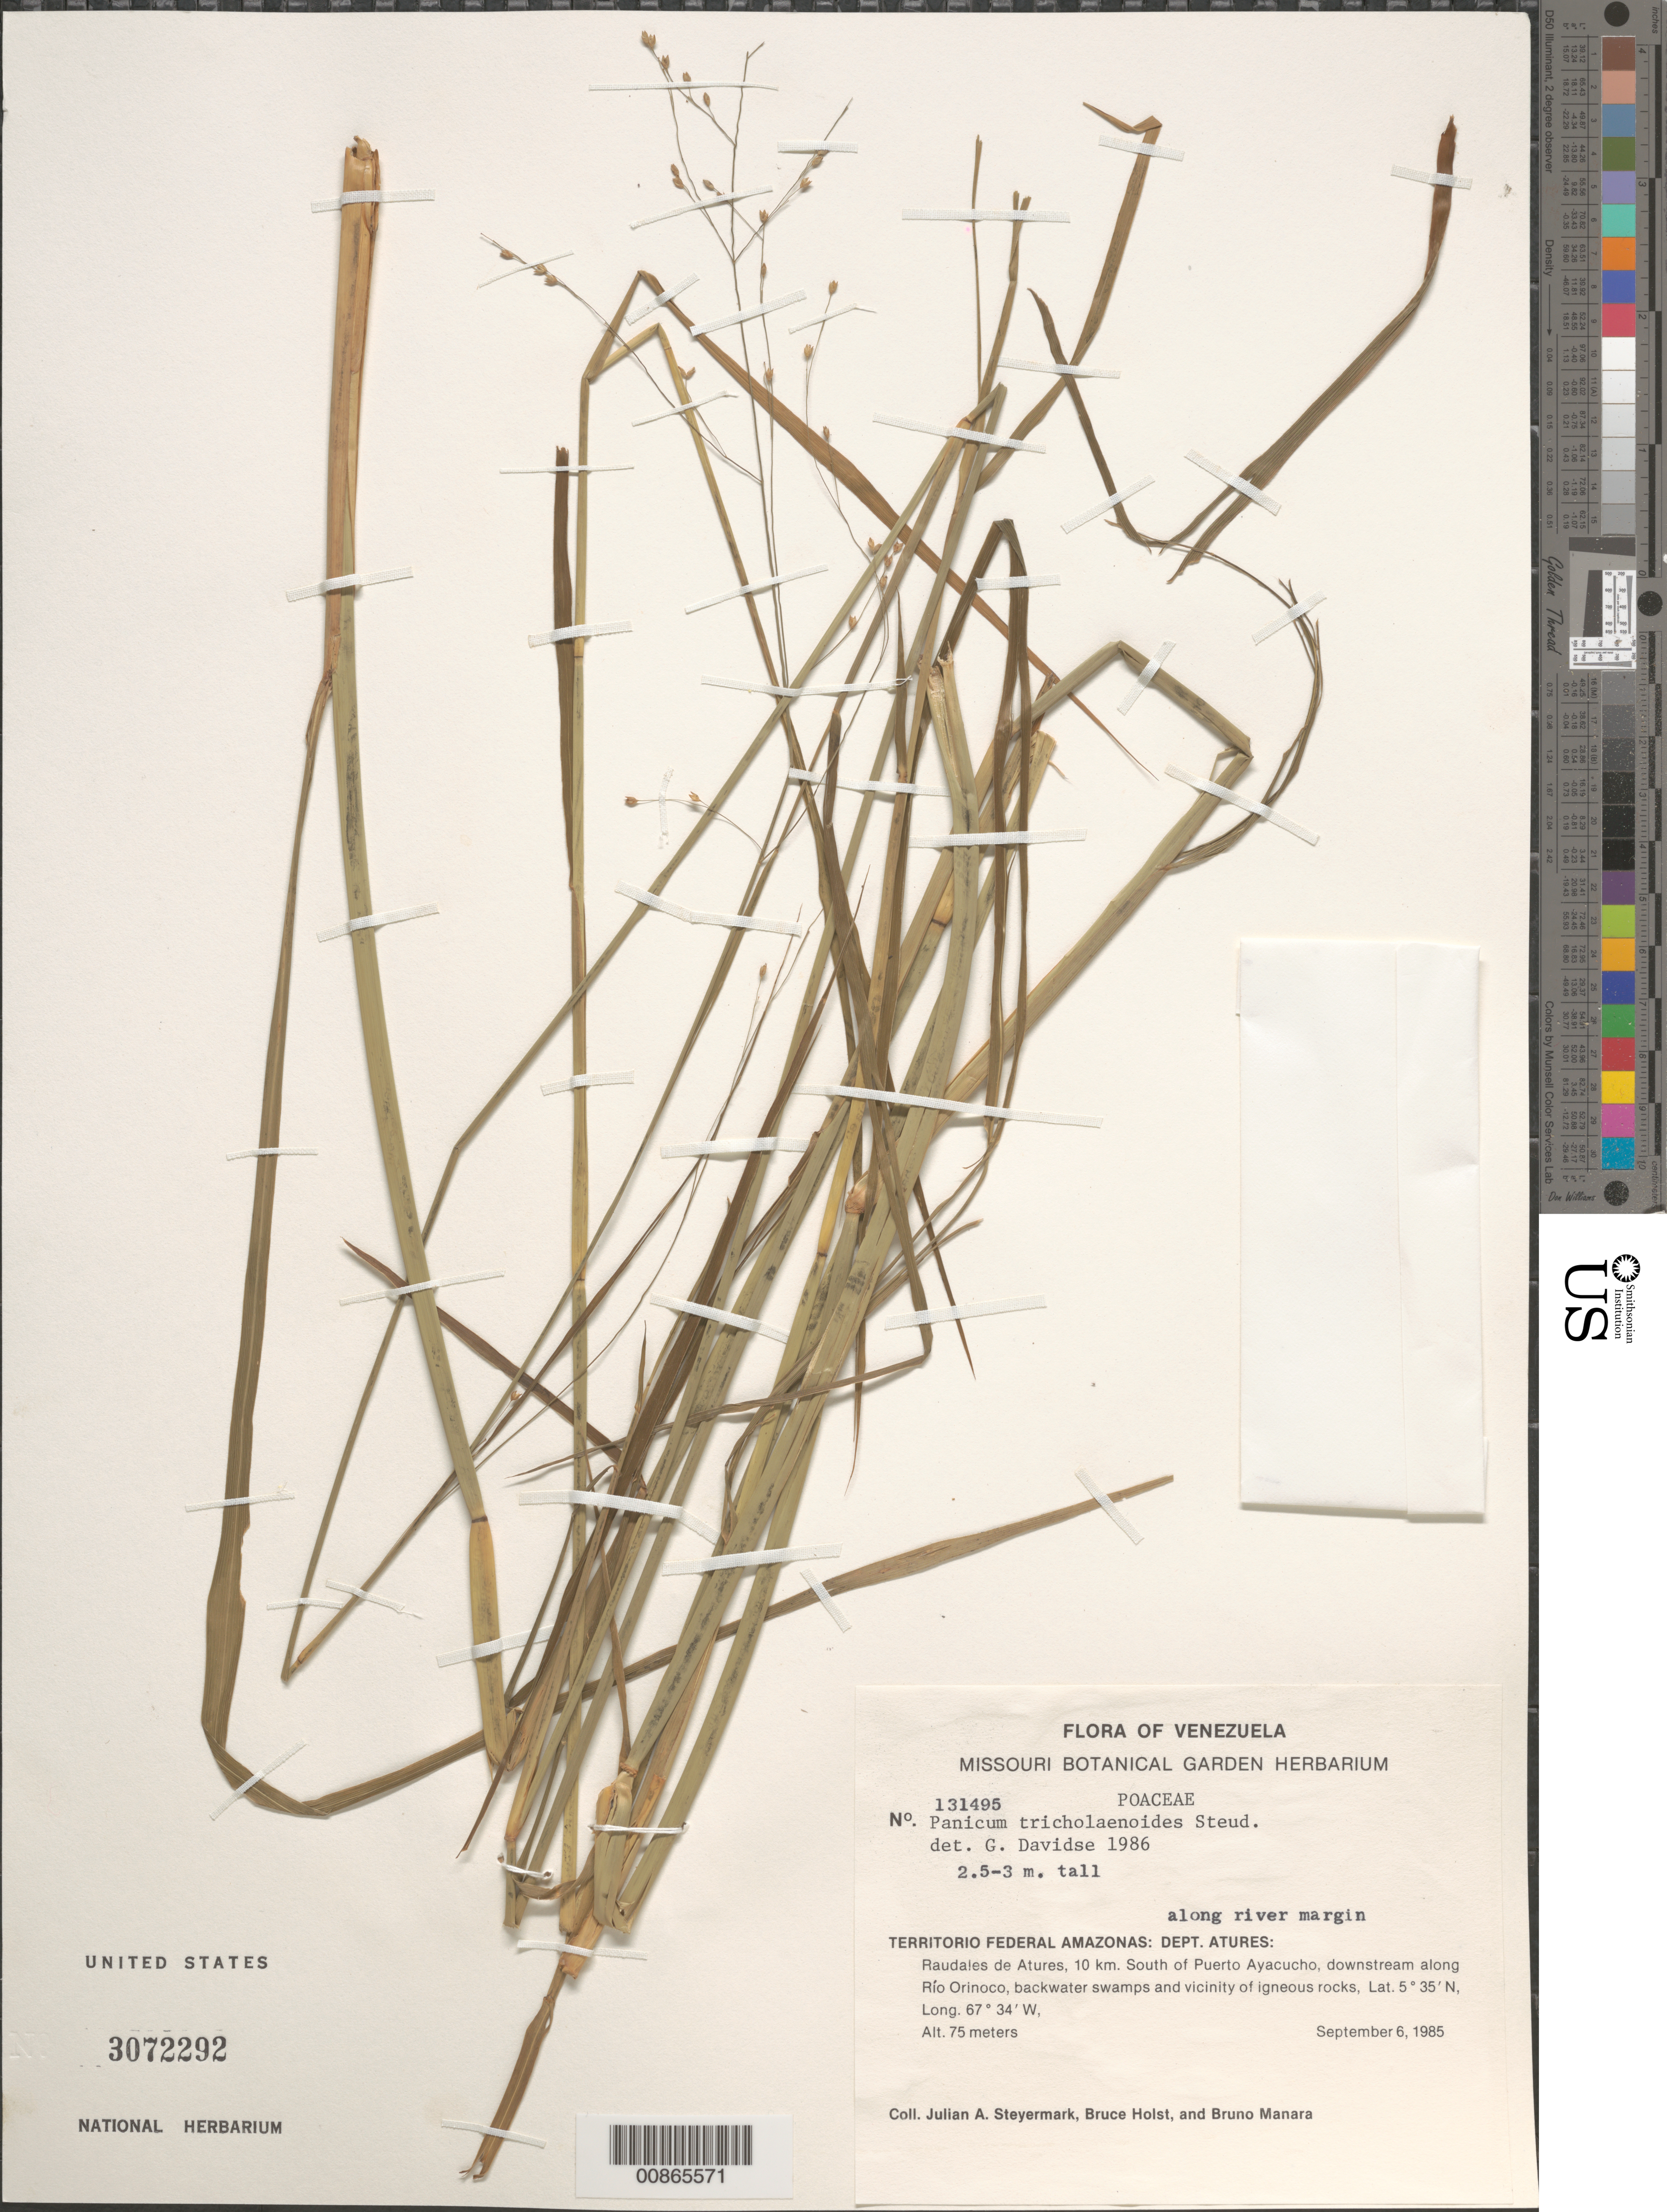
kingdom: Plantae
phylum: Tracheophyta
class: Liliopsida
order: Poales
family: Poaceae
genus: Panicum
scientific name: Panicum tricholaenoides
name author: Steud.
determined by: Davidse, Gerrit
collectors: J. Steyermark, B. Holst & B. Manara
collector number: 131495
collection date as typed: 6-Sep-85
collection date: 1985-09-06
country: Venezuela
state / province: Amazonas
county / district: Atures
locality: Raudales de Atures, 10 km S of Puerto Ayachucho, downstream on Río Orinoco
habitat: Backwater swamps and vicinity of igneous rocks; along river margin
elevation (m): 75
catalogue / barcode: US 3072292